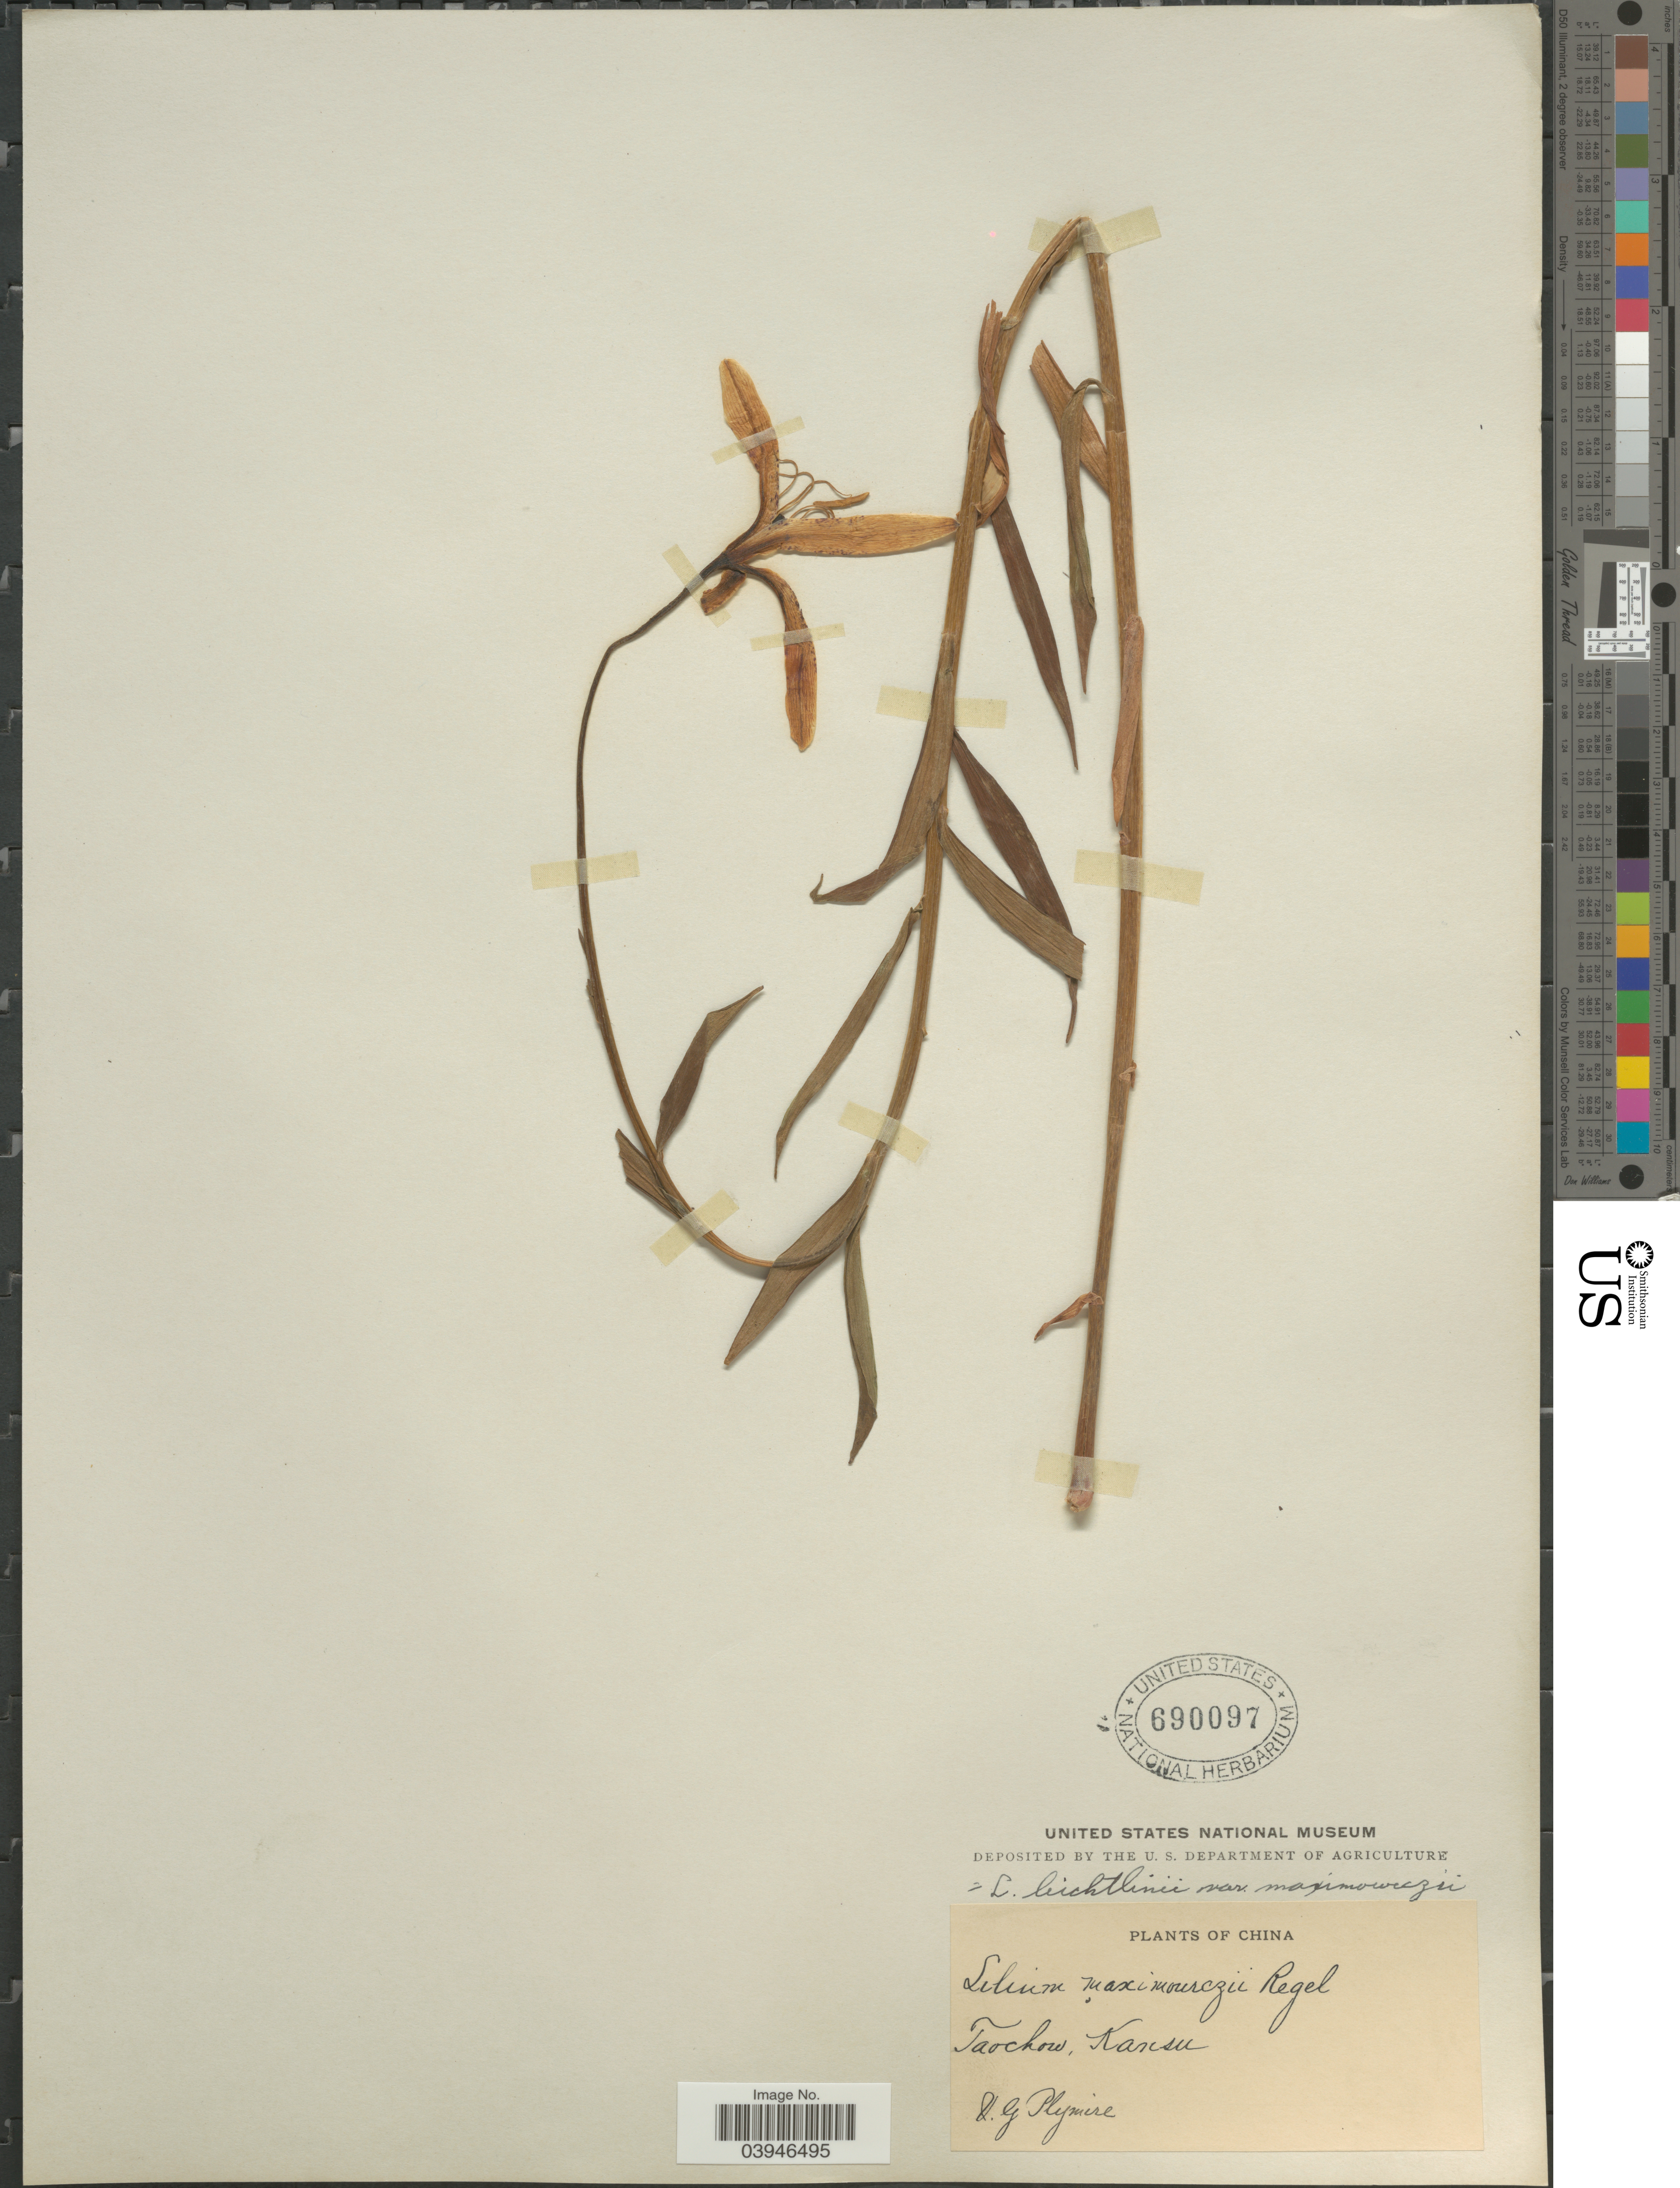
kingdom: Plantae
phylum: Tracheophyta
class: Liliopsida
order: Liliales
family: Liliaceae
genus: Lilium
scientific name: Lilium leichtlinii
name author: Hook. f.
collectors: U. Plymire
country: China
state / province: Gansu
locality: Taochow, Kansu.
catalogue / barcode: US 690097